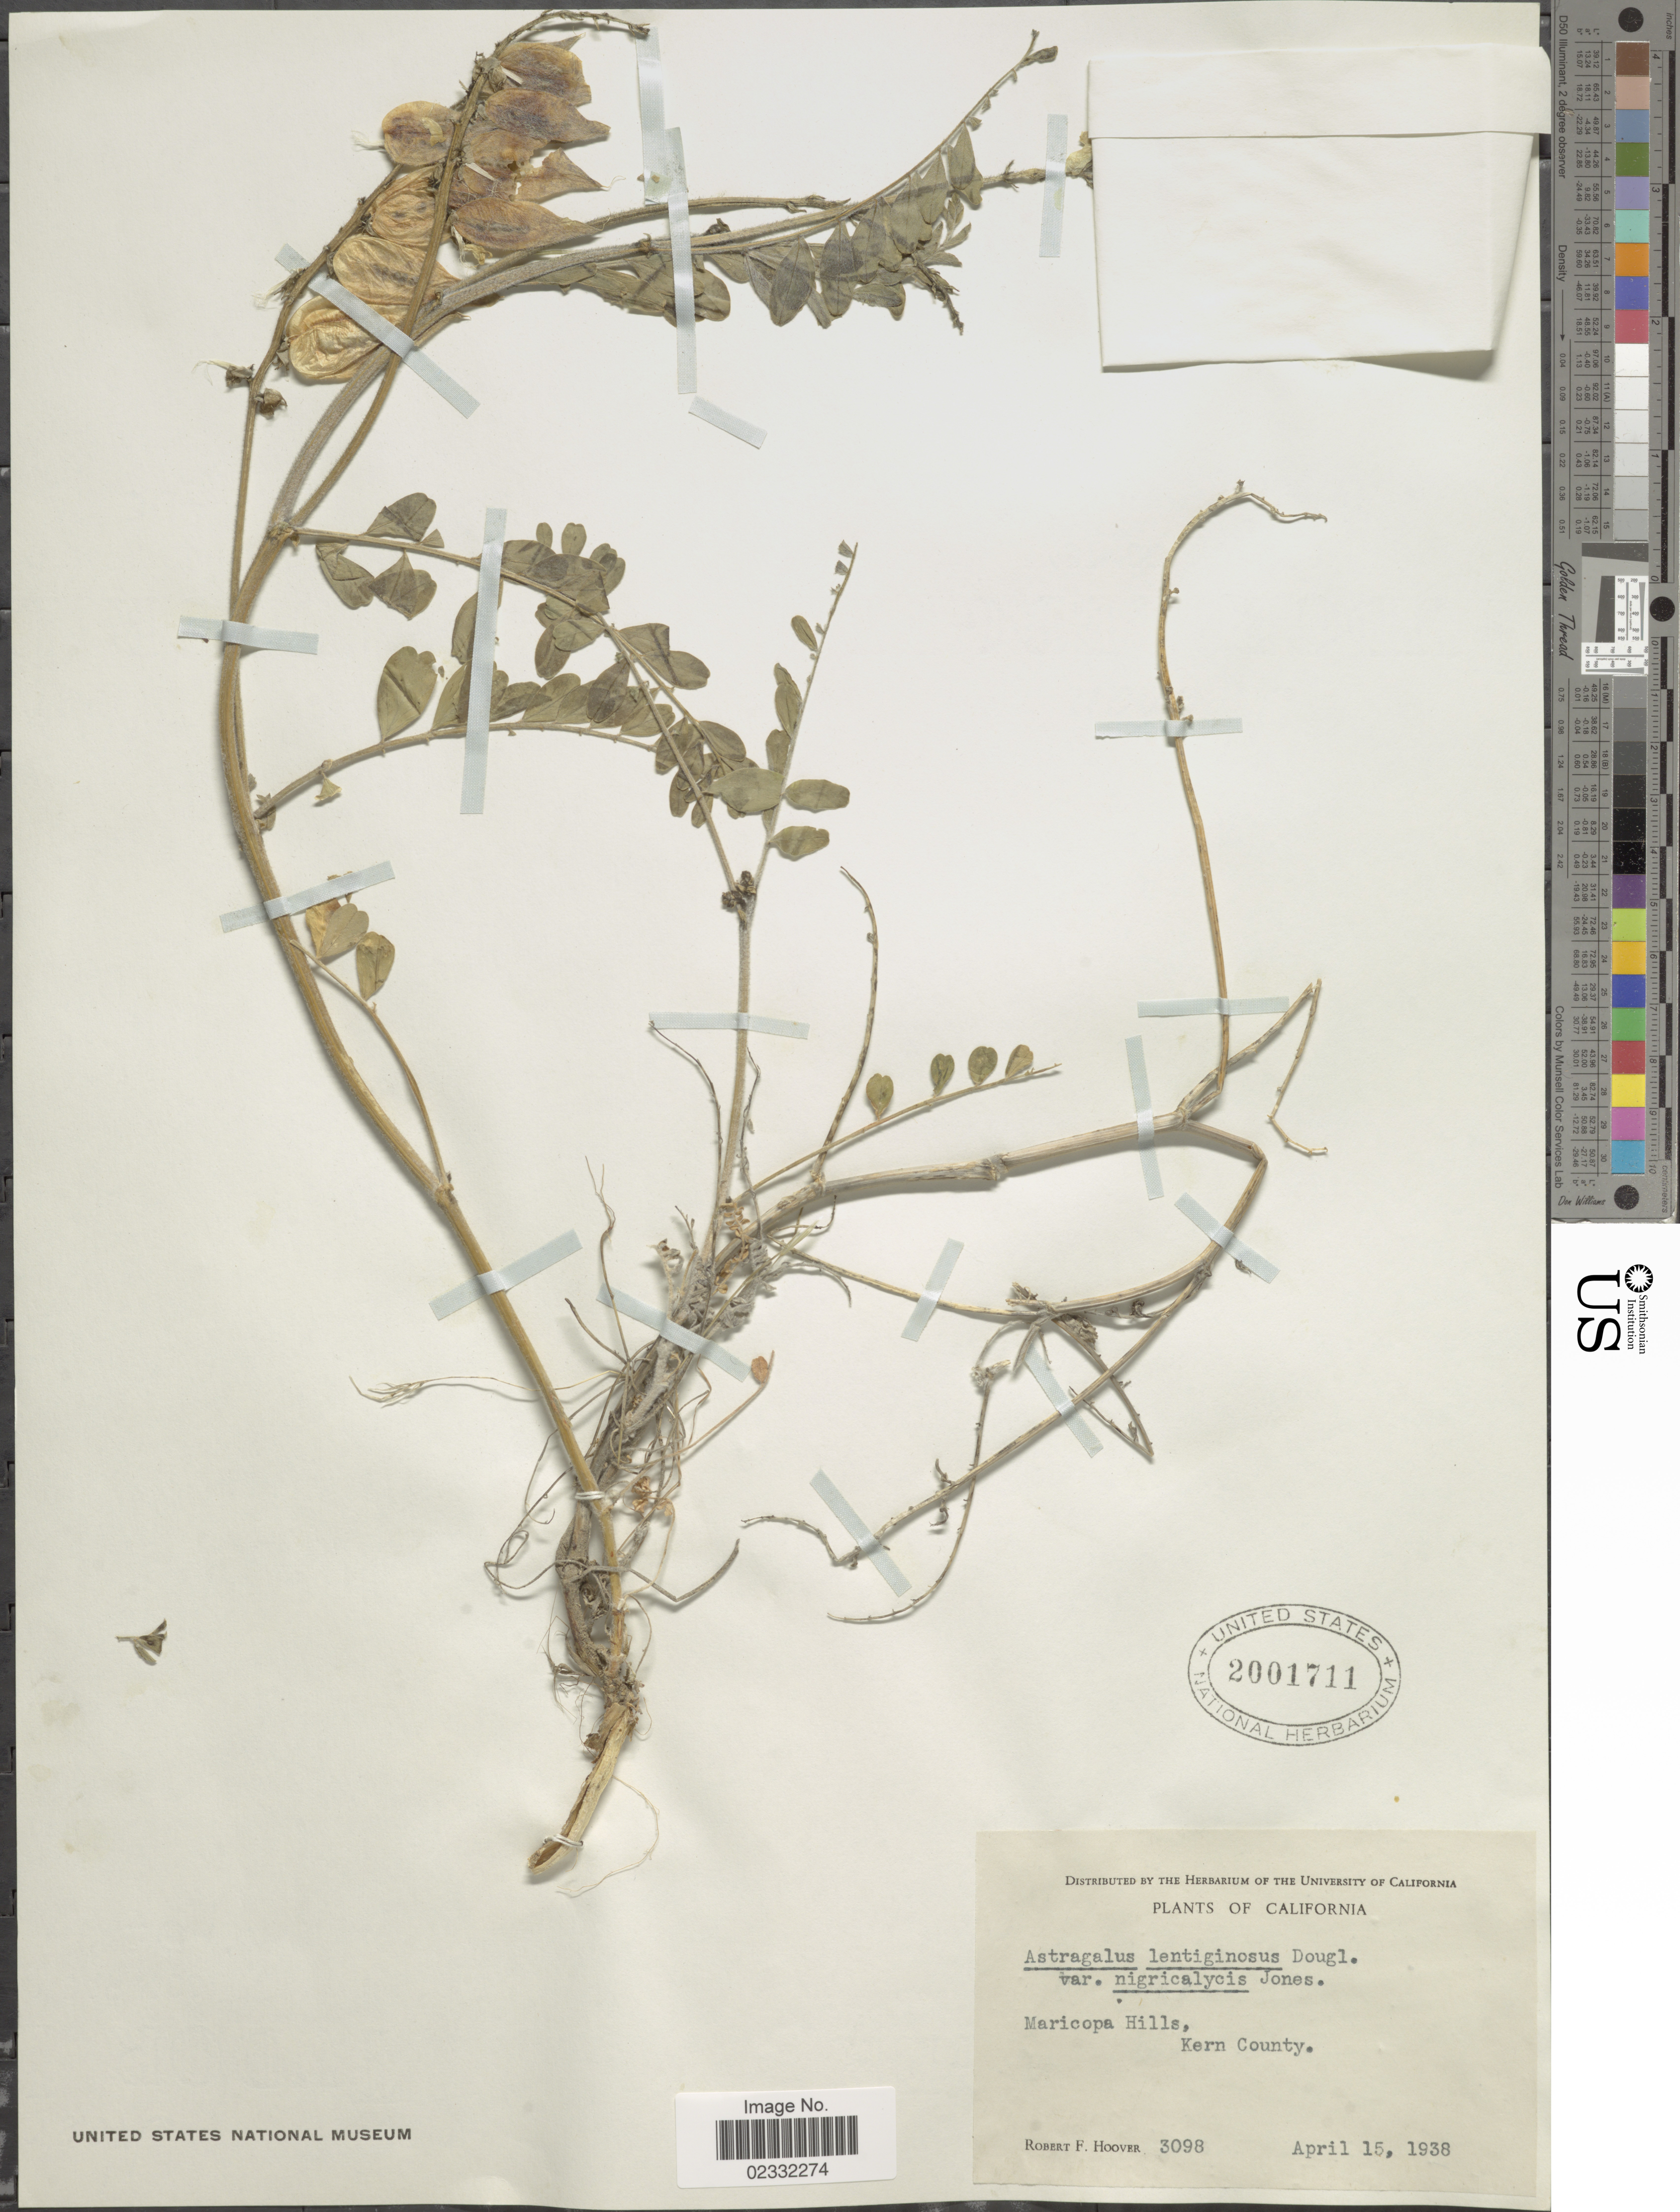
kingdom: Plantae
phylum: Tracheophyta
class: Magnoliopsida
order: Fabales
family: Fabaceae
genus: Astragalus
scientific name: Astragalus lentiginosus var. nigricalycis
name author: M.E. Jones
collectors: R. F. Hoover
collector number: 3098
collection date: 1938-04-15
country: United States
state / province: California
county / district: Kern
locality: Maricopa Hills, Kern County.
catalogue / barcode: US 2001711